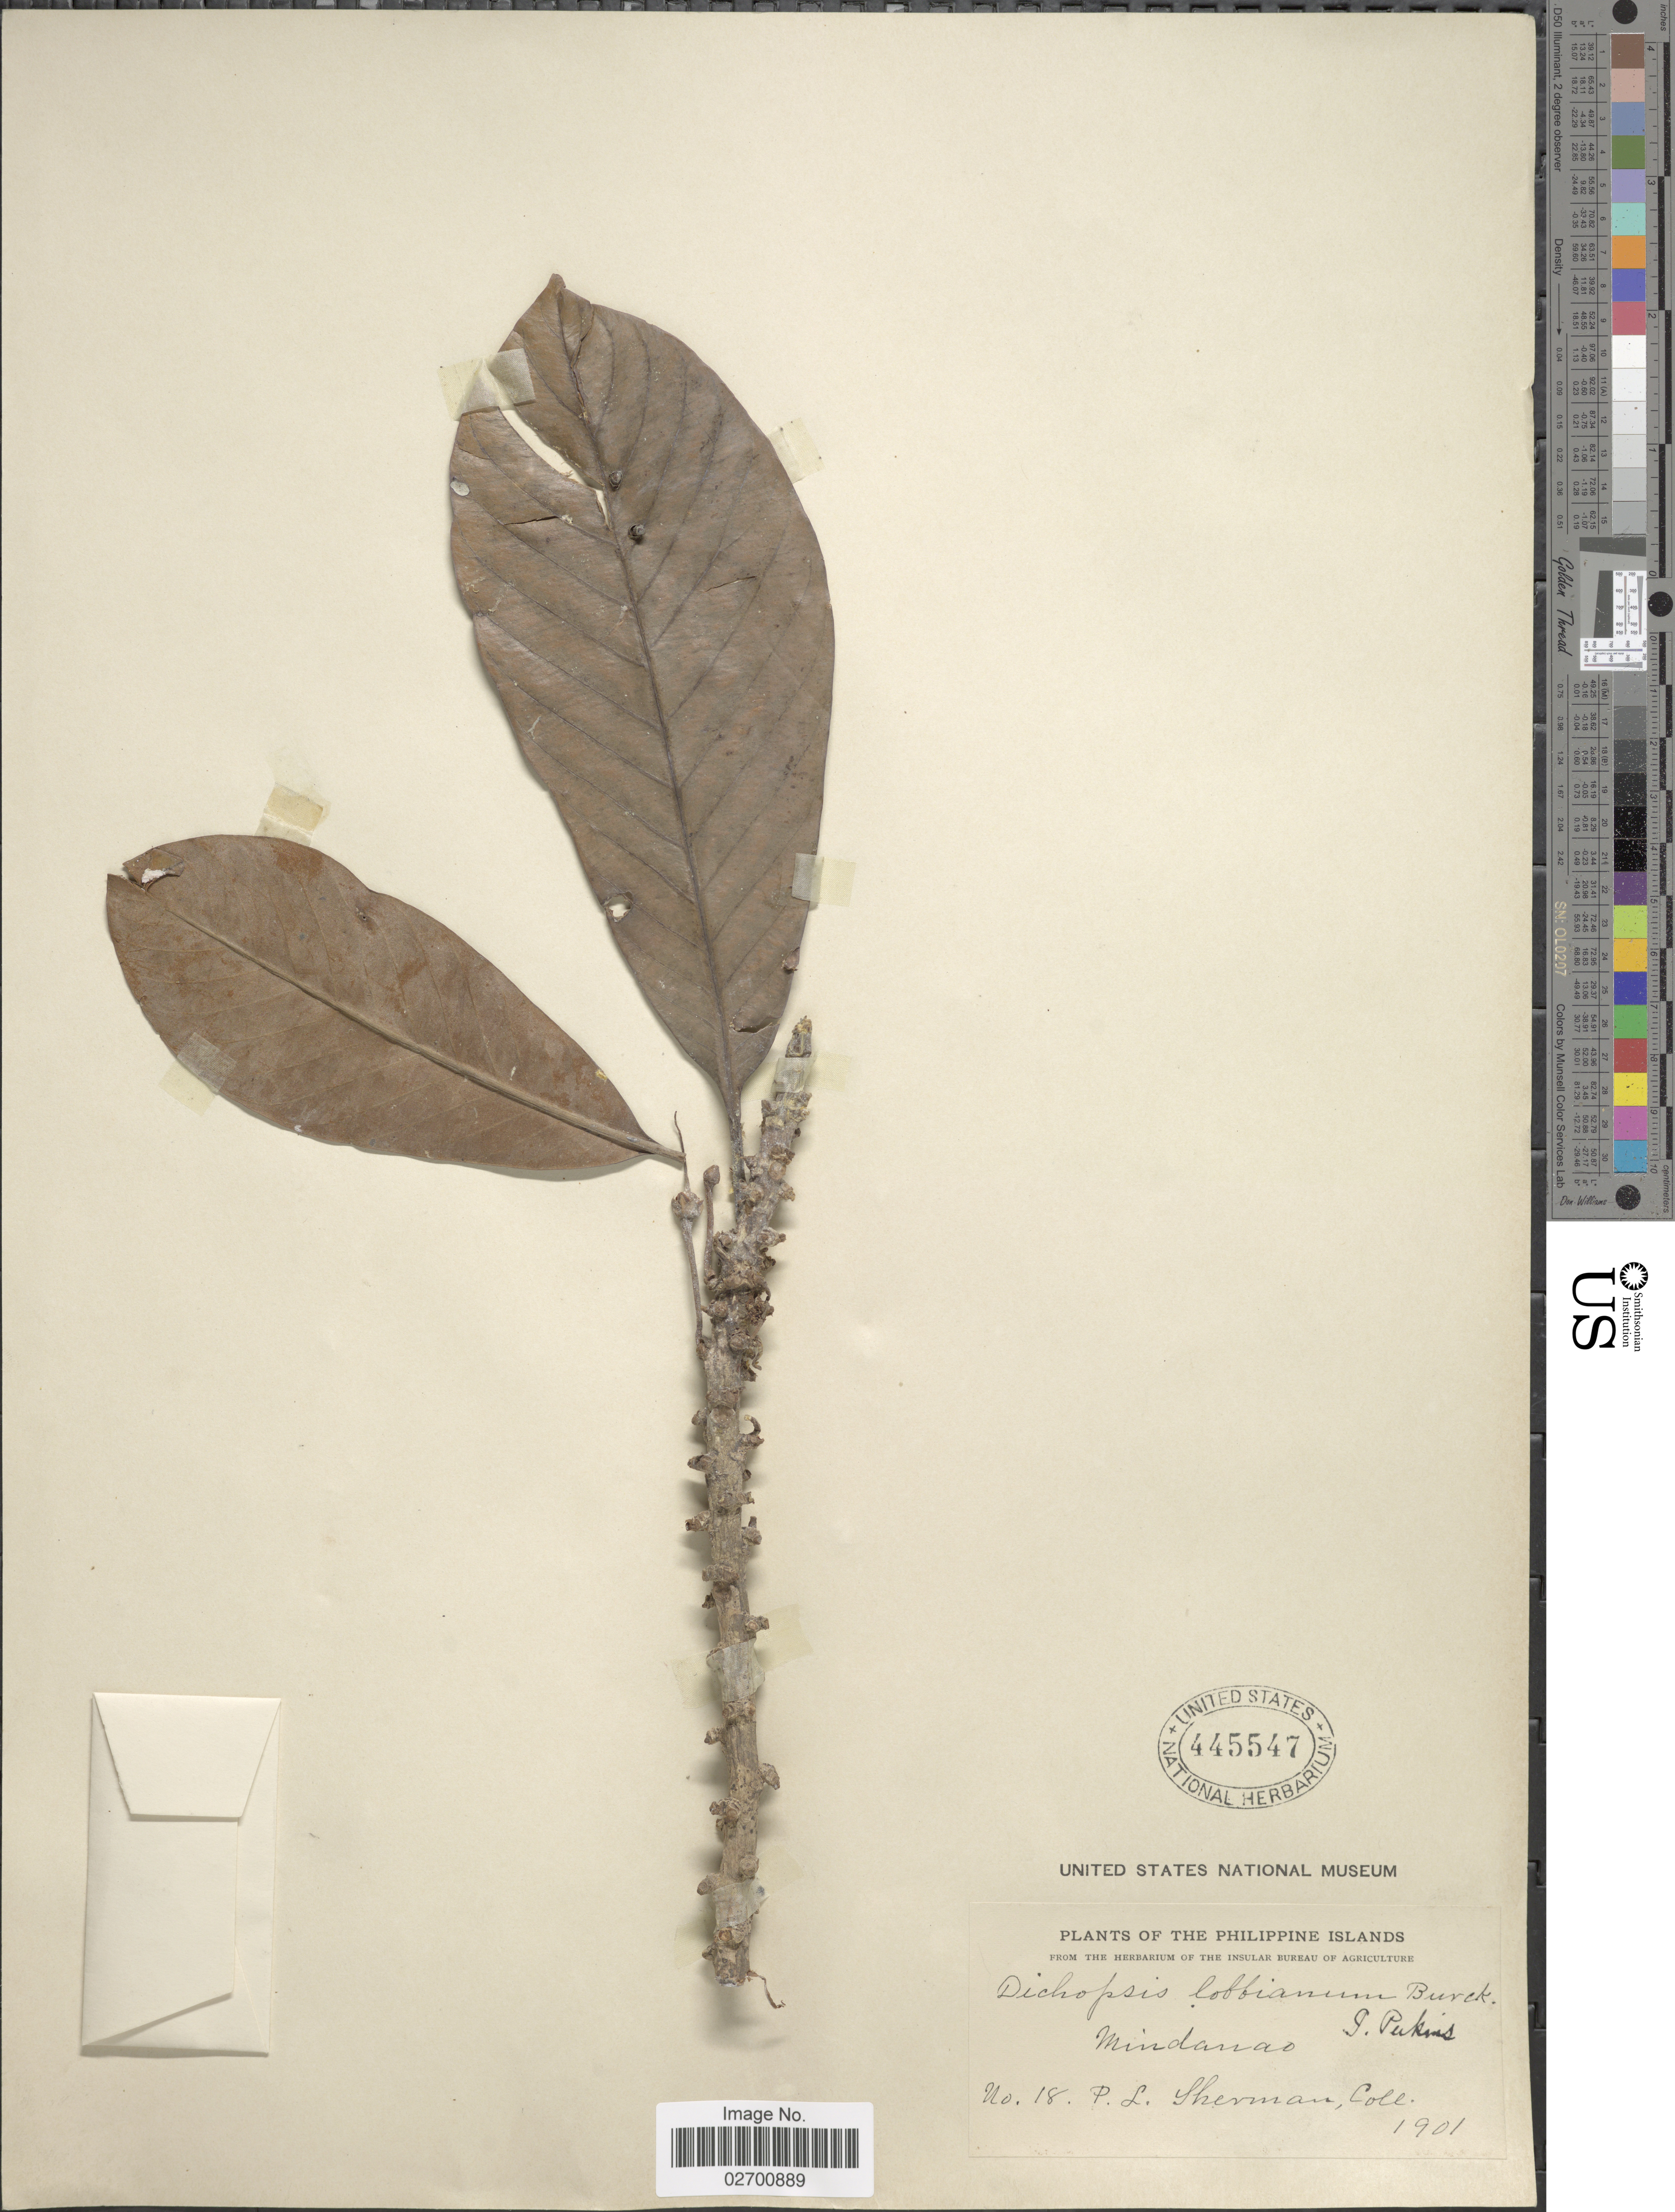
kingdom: Plantae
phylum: Tracheophyta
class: Magnoliopsida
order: Ericales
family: Sapotaceae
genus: Palaquium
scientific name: Palaquium latifolium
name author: Náves ex Fern.-Vill.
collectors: P. Sherman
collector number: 18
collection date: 1901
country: Philippines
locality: Mindanao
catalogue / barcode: US 445547